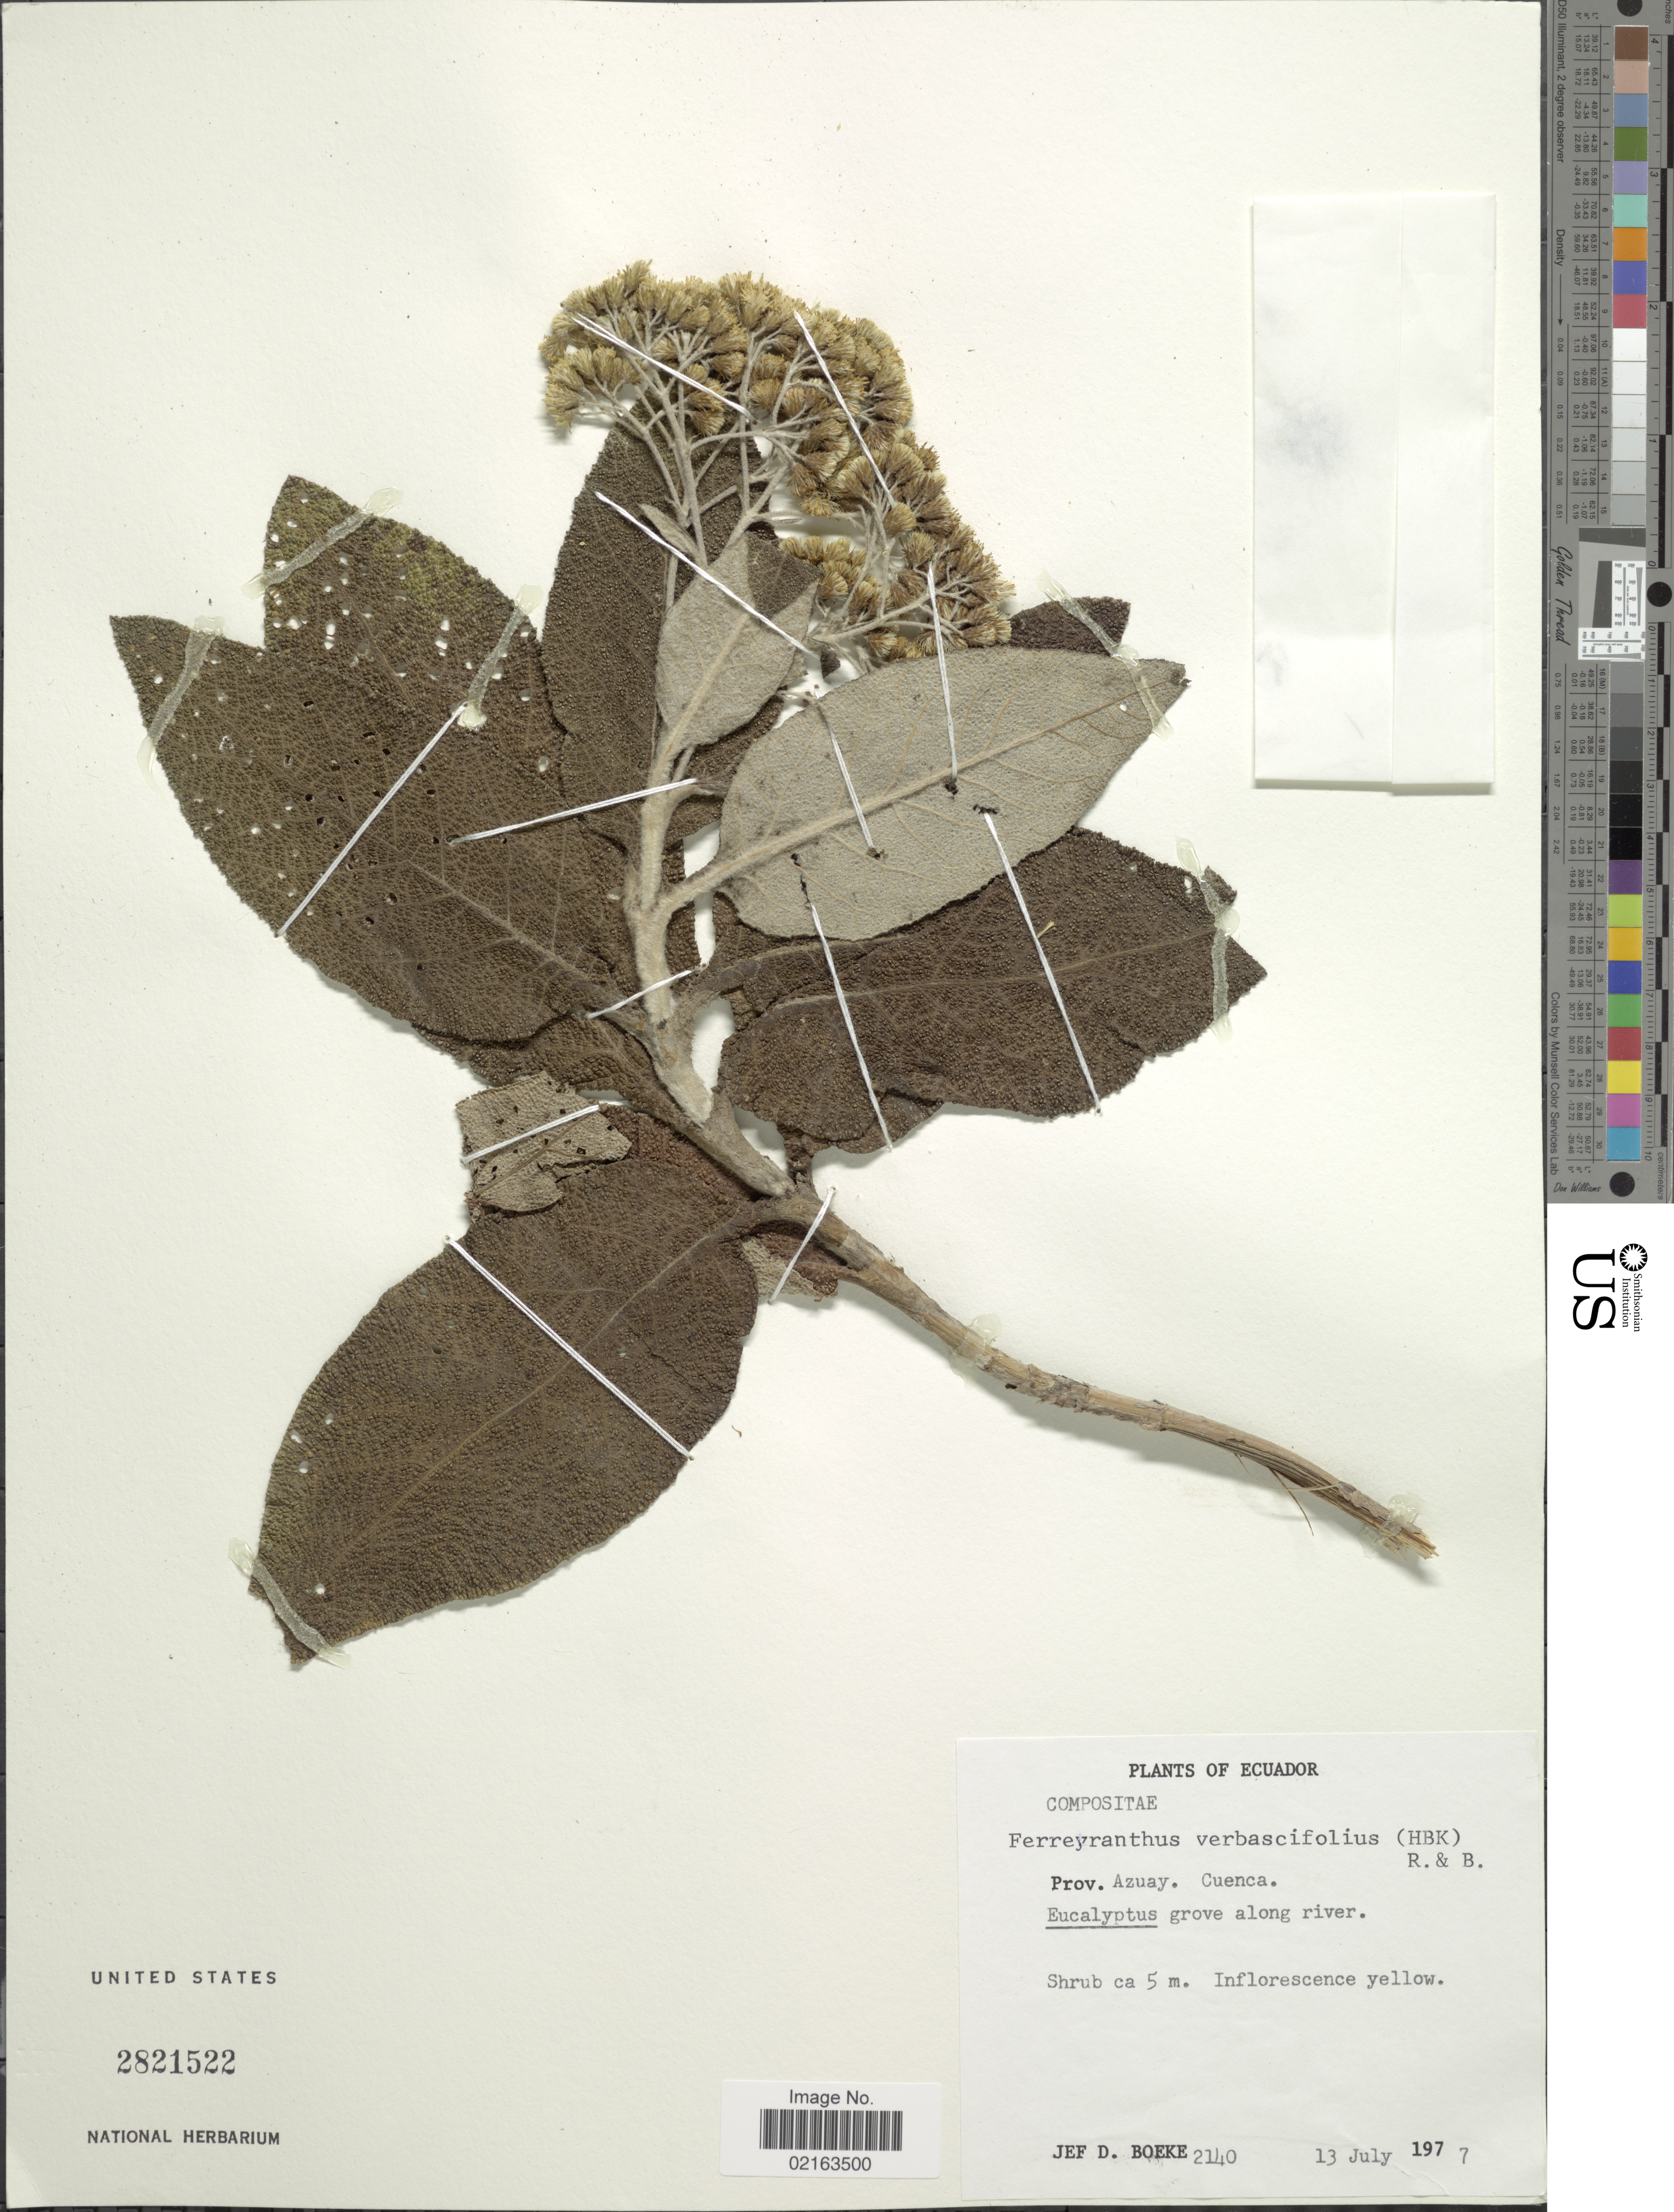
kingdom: Plantae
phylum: Tracheophyta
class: Magnoliopsida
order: Asterales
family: Asteraceae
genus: Ferreyranthus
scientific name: Ferreyranthus verbascifolius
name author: (Kunth) H. Rob. & Brettell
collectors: J. Boeke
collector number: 2140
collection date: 1977-07-13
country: Ecuador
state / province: Azuay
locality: Prov. Azuay. Cuenca.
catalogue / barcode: US 2821522